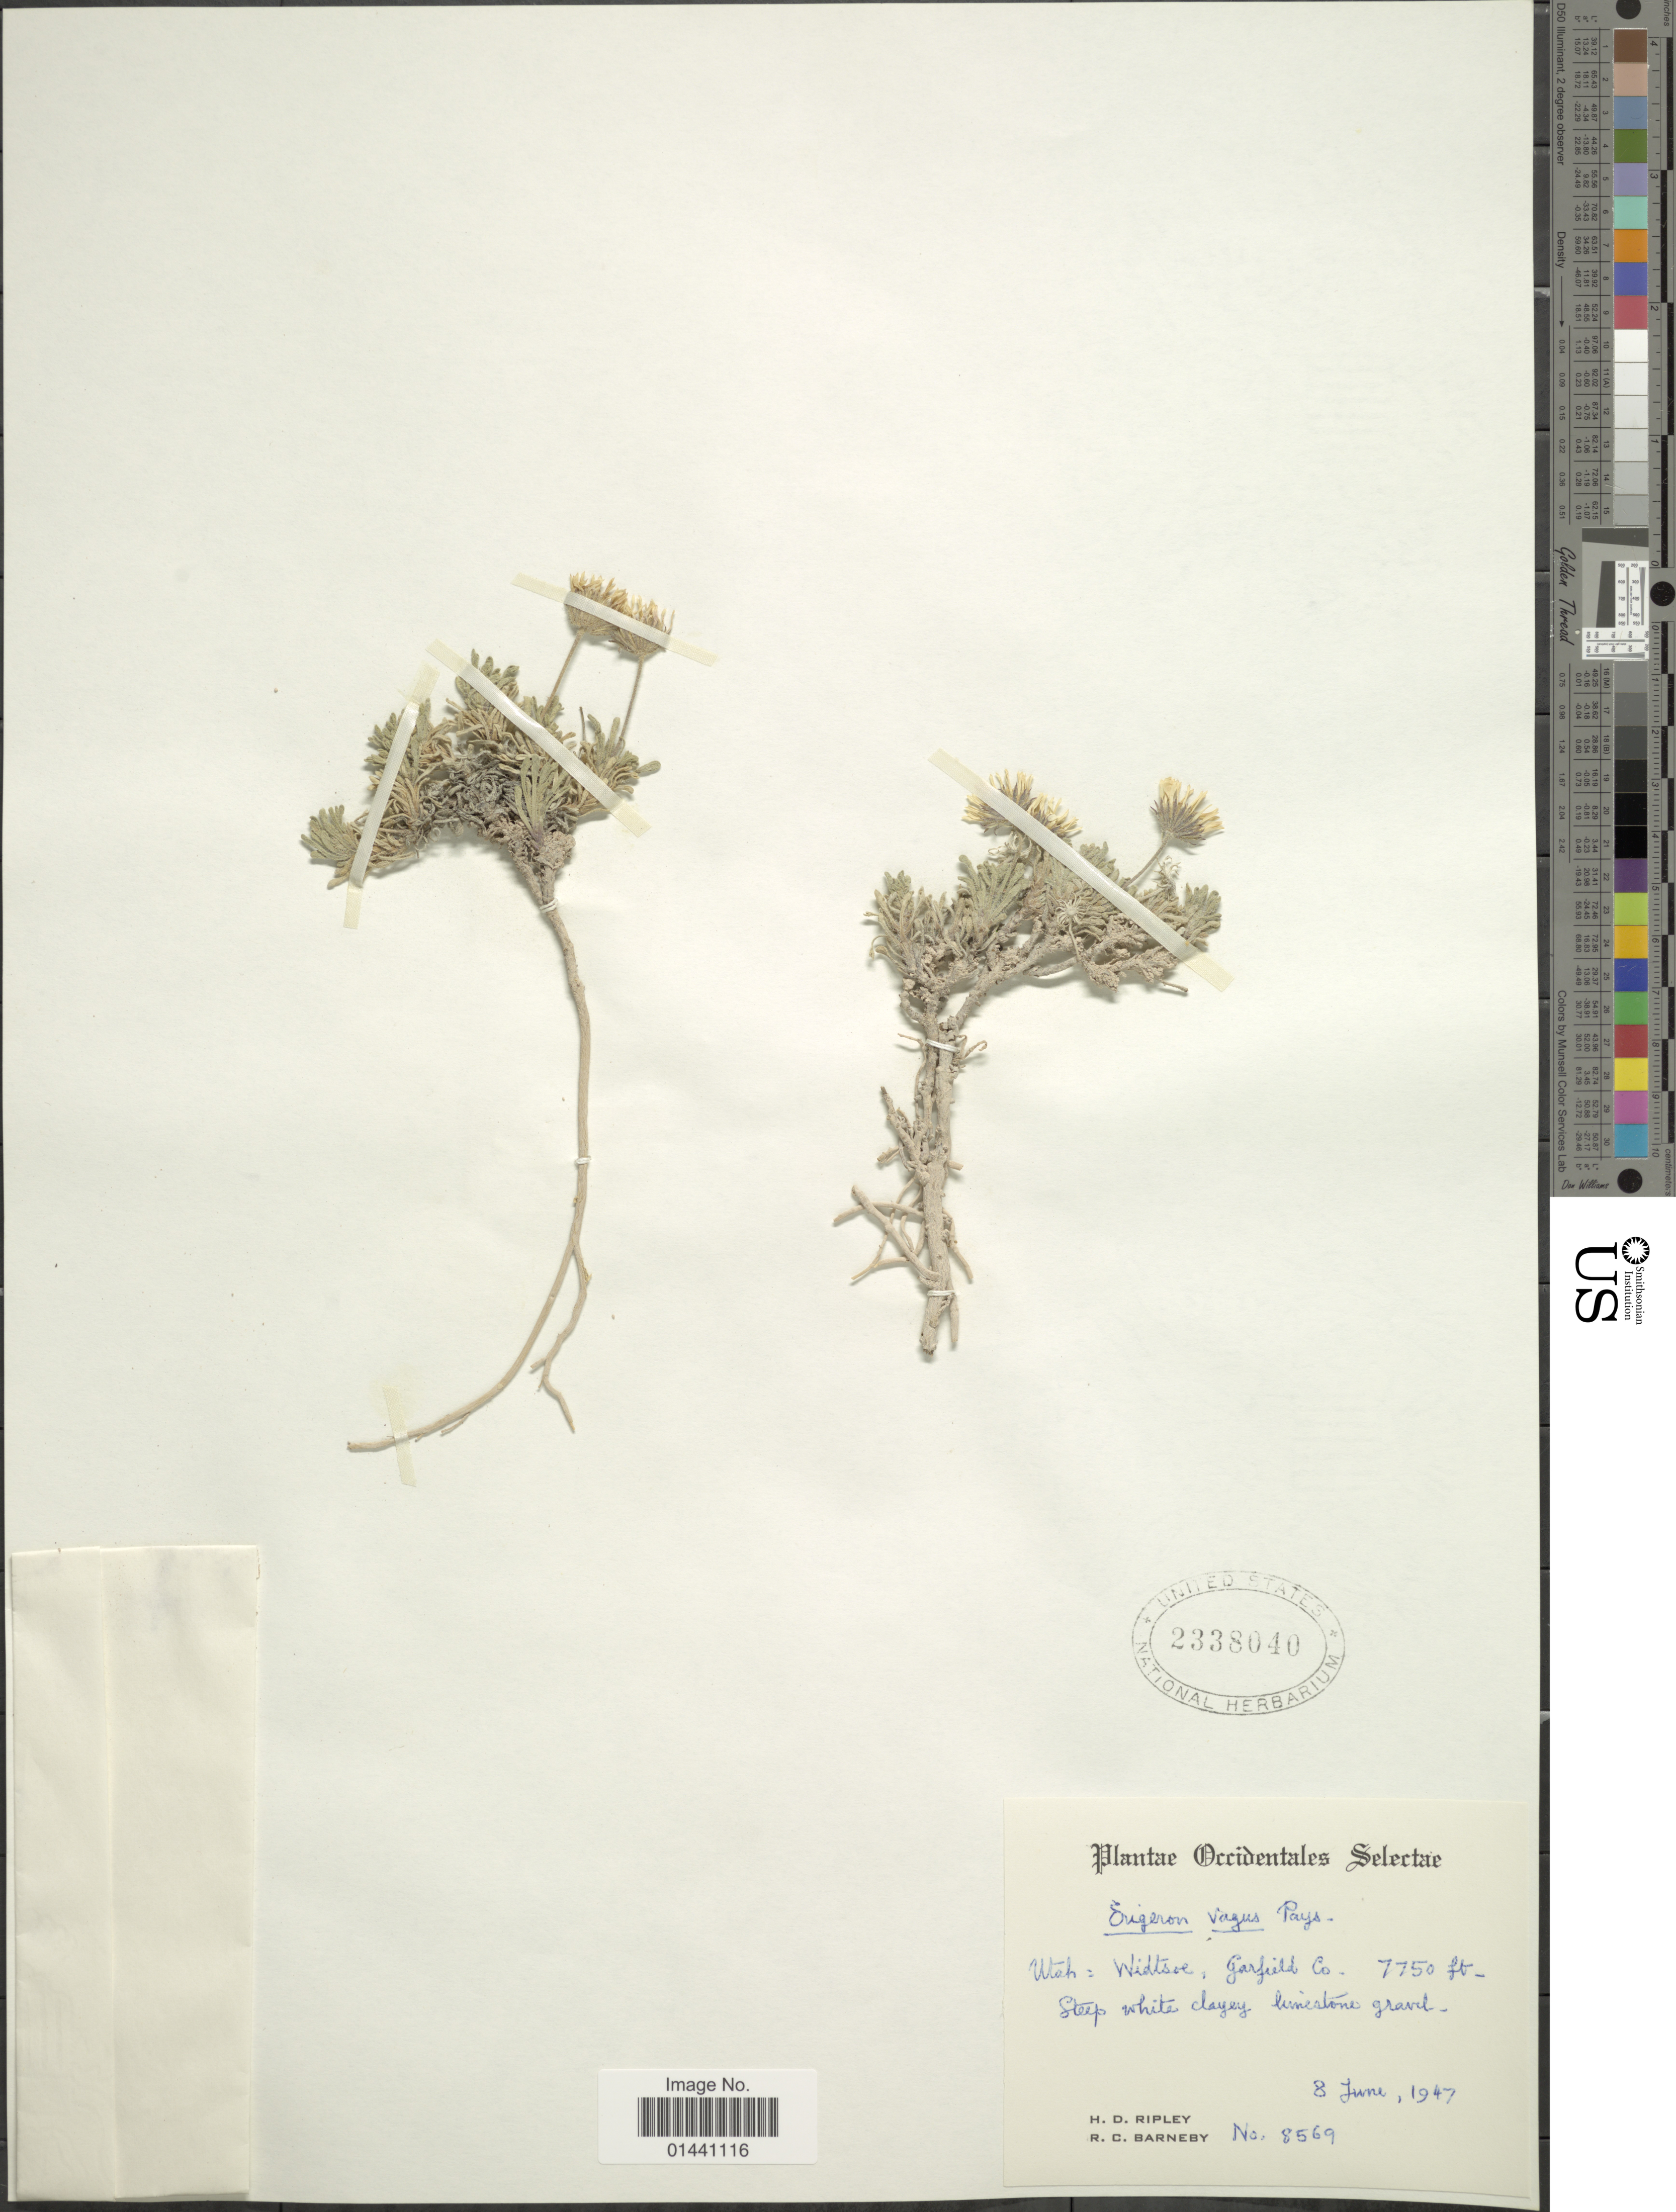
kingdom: Plantae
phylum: Tracheophyta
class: Magnoliopsida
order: Asterales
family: Asteraceae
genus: Erigeron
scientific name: Erigeron vagus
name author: Payson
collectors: H. Ripley & R. C. Barneby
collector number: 8569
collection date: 1947-06-08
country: United States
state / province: Utah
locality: Widtsoe, Garfield Co., steep white clayey limestone gravel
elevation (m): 2362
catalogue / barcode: US 2338040